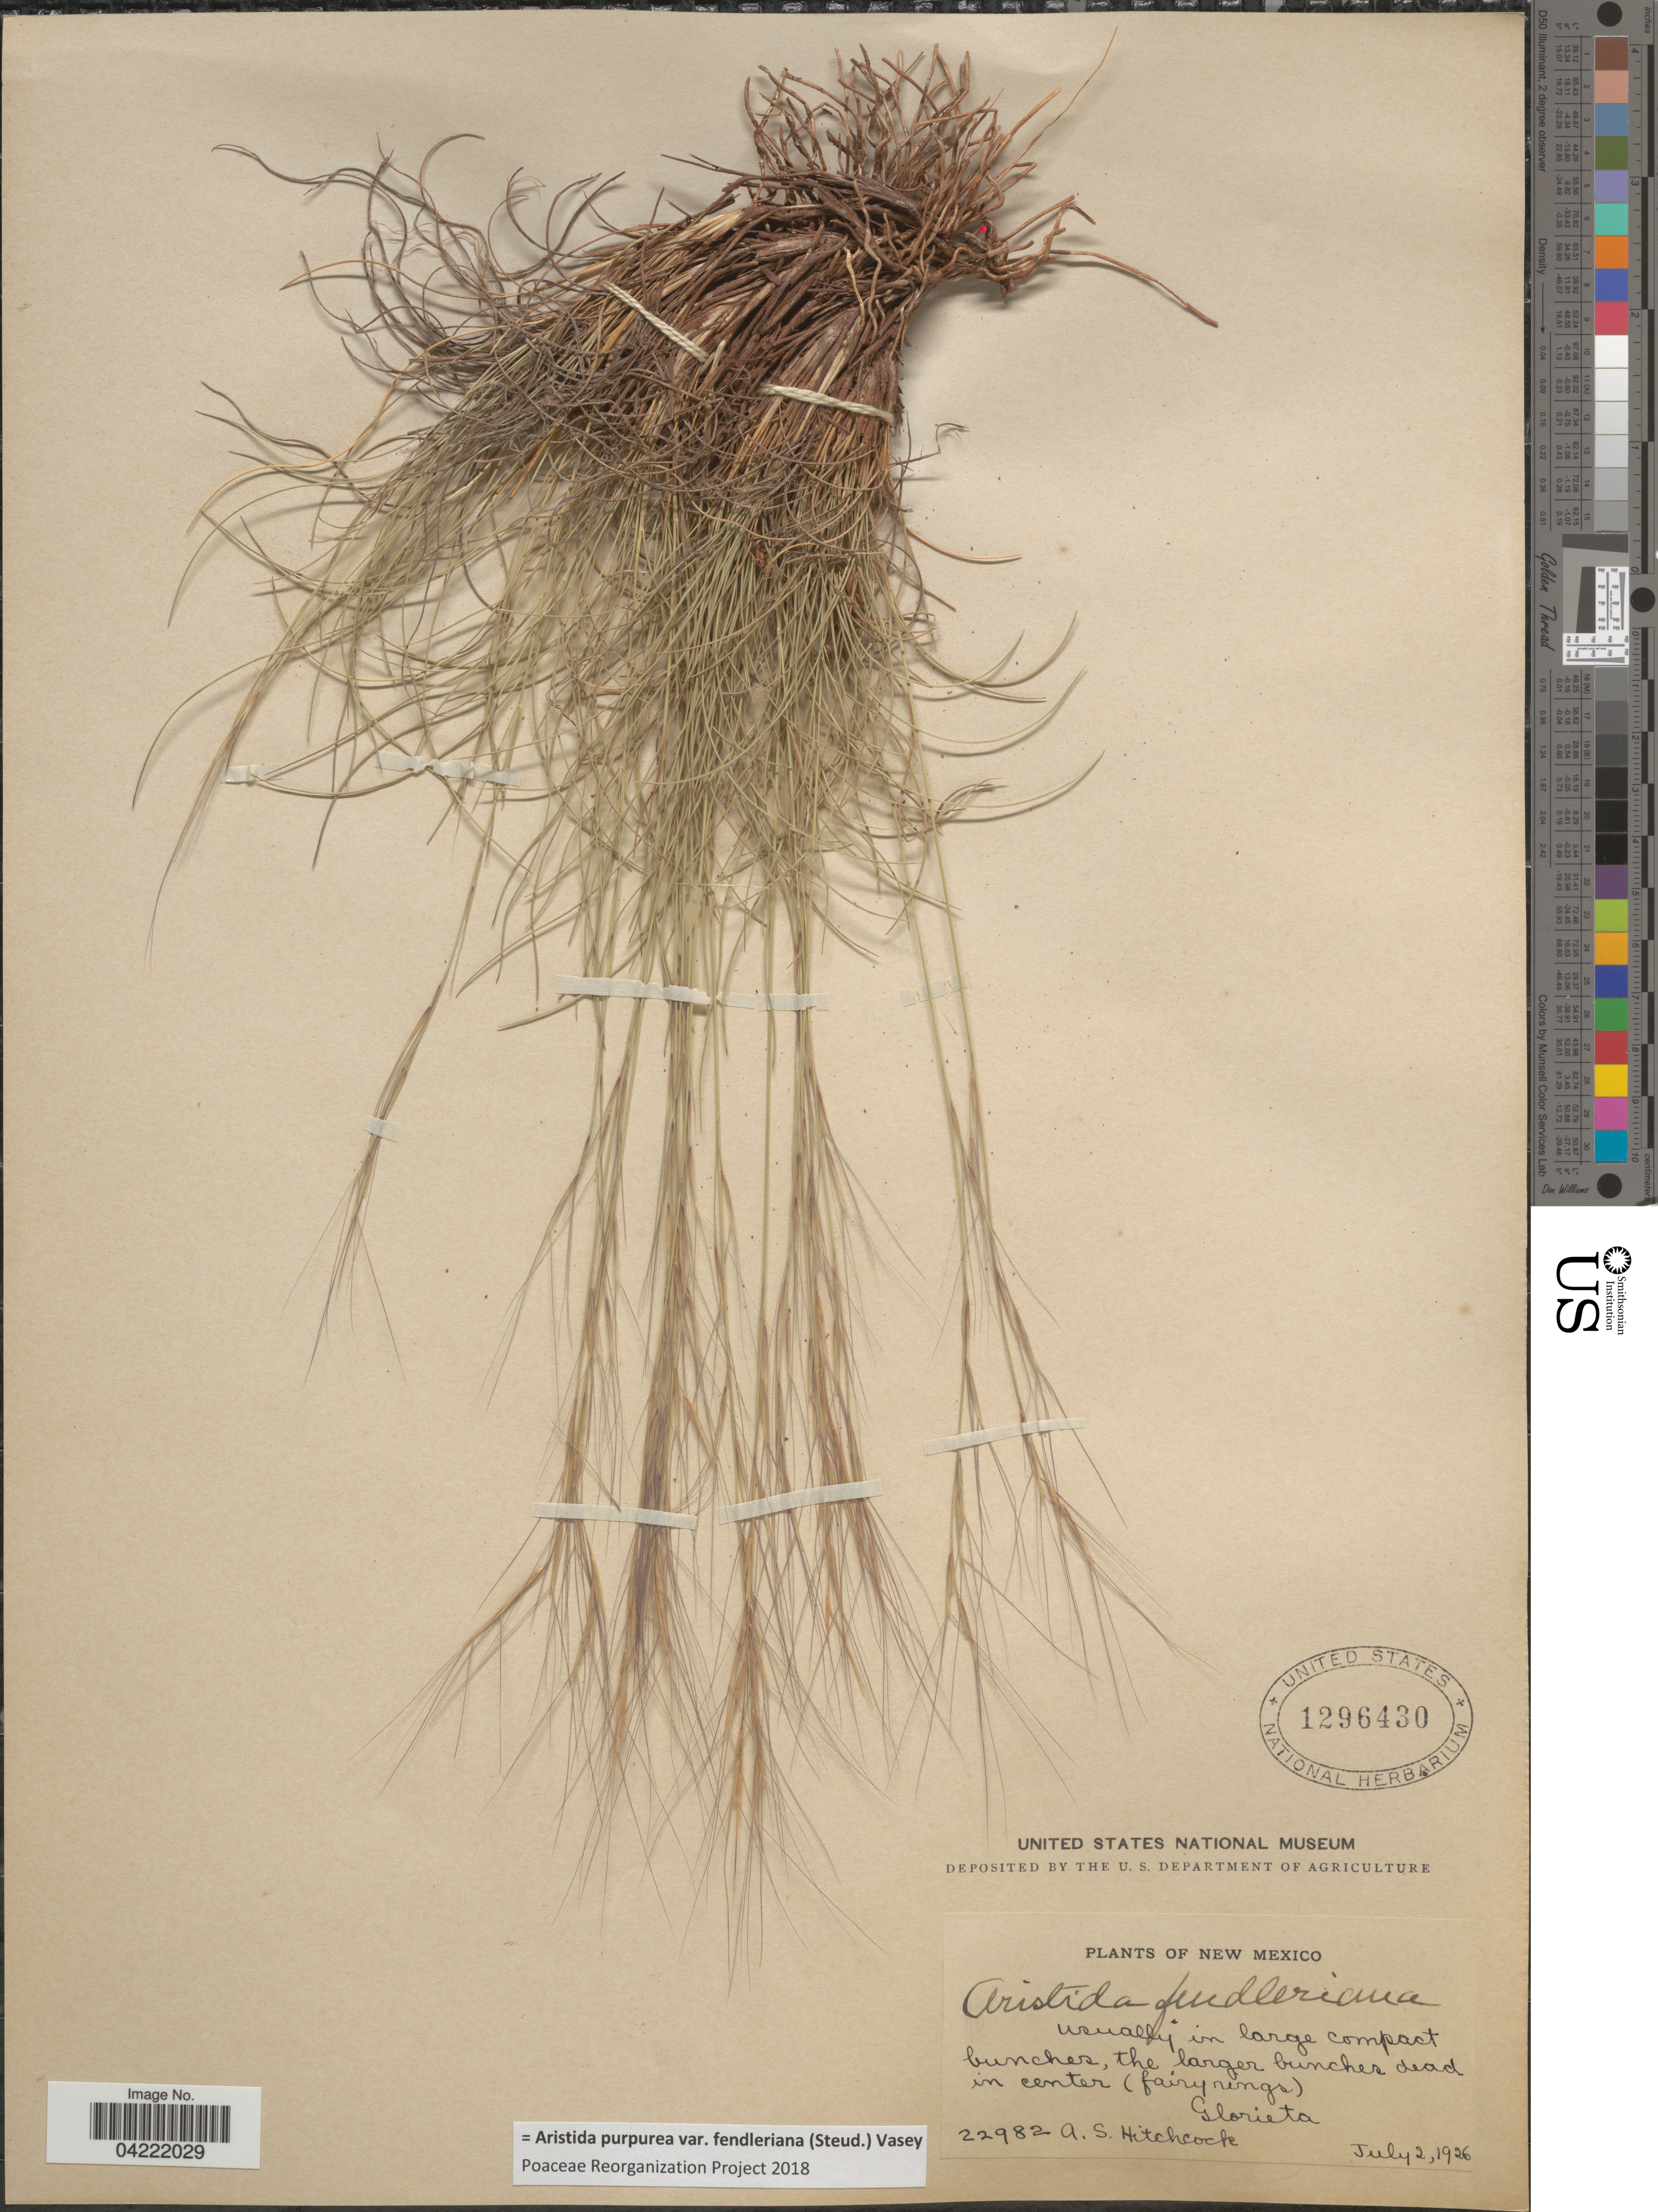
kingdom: Plantae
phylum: Tracheophyta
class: Liliopsida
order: Poales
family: Poaceae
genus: Aristida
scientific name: Aristida purpurea var. fendleriana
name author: (Steud.) Vasey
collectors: A. S. Hitchcock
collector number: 22982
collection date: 1926-07-02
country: United States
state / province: New Mexico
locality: Usually in large compact bunches, the larger bunches dead in center (fairy rings). Glorieta.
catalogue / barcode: US 1296430